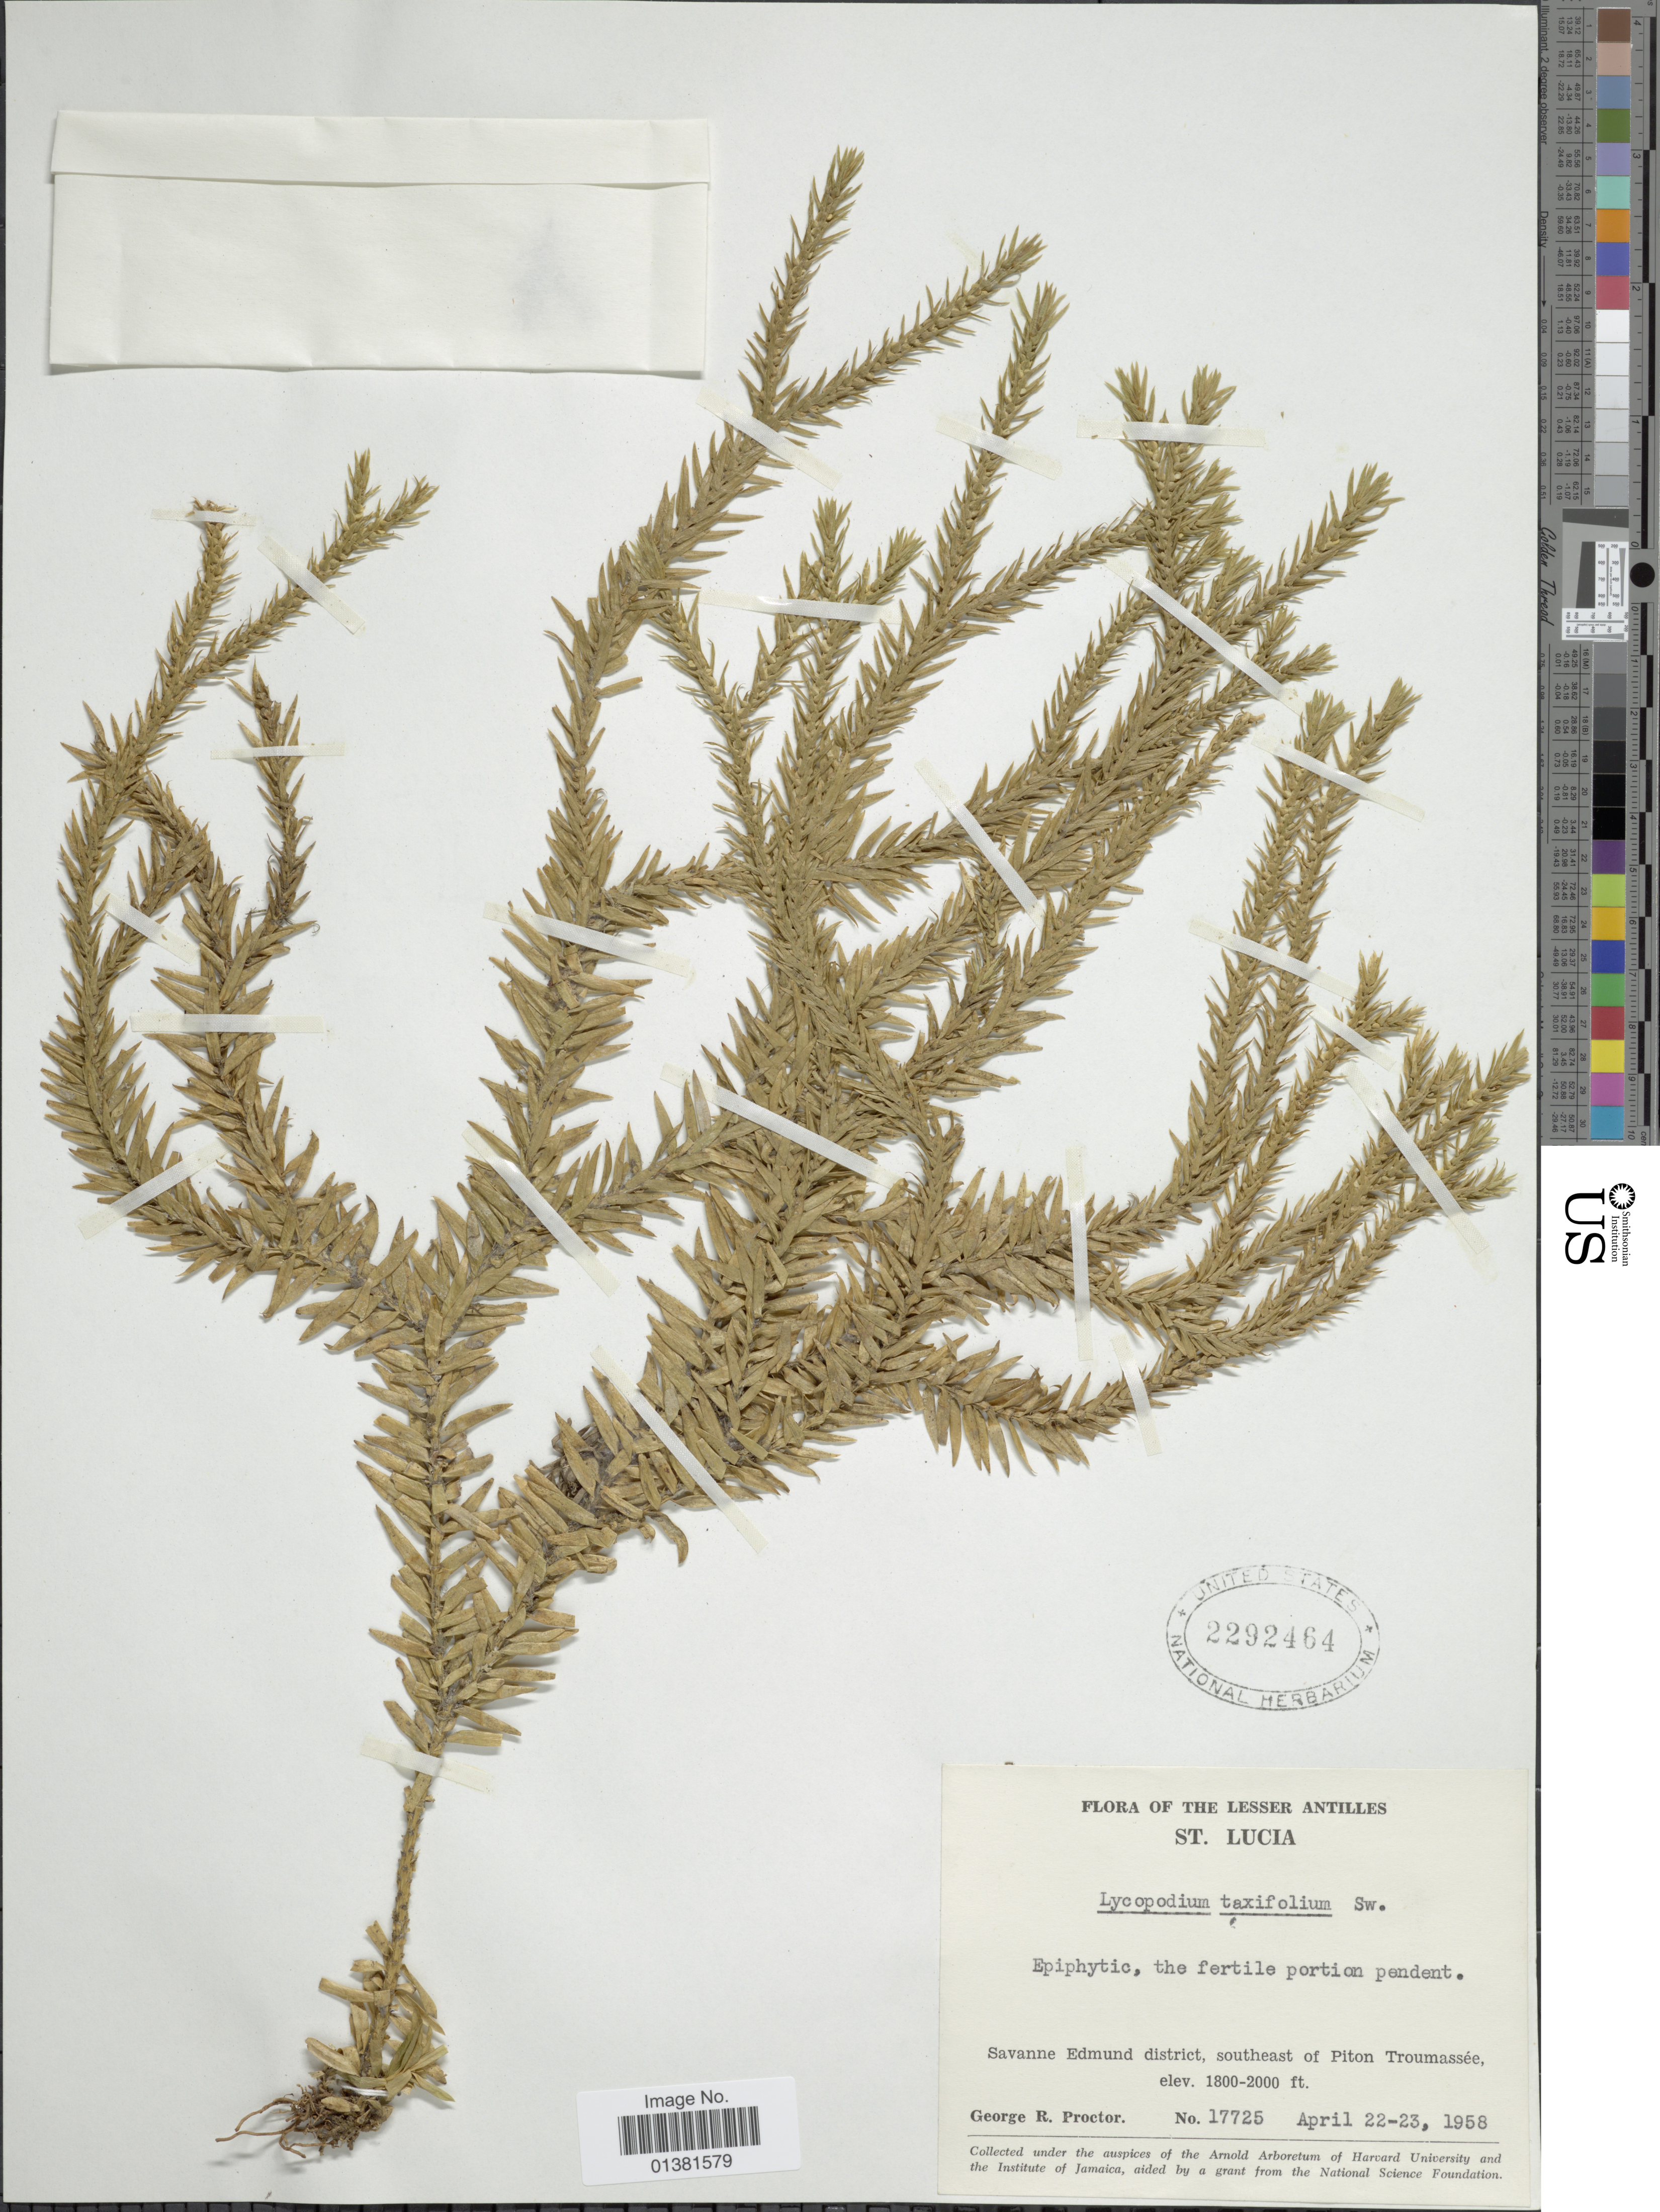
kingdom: Plantae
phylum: Tracheophyta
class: Lycopodiopsida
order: Lycopodiales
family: Lycopodiaceae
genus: Phlegmariurus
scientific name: Phlegmariurus taxifolius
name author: (Sw.) Á. Löve & D. Löve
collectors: G. R. Proctor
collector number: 17725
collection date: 1958-04-22/1958-04-23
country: St. Lucia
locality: The Lesser Antilles, St. Lucia, Savanne Edmund district, southeast of Piton Troumassée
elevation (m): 549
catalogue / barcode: US 2292464